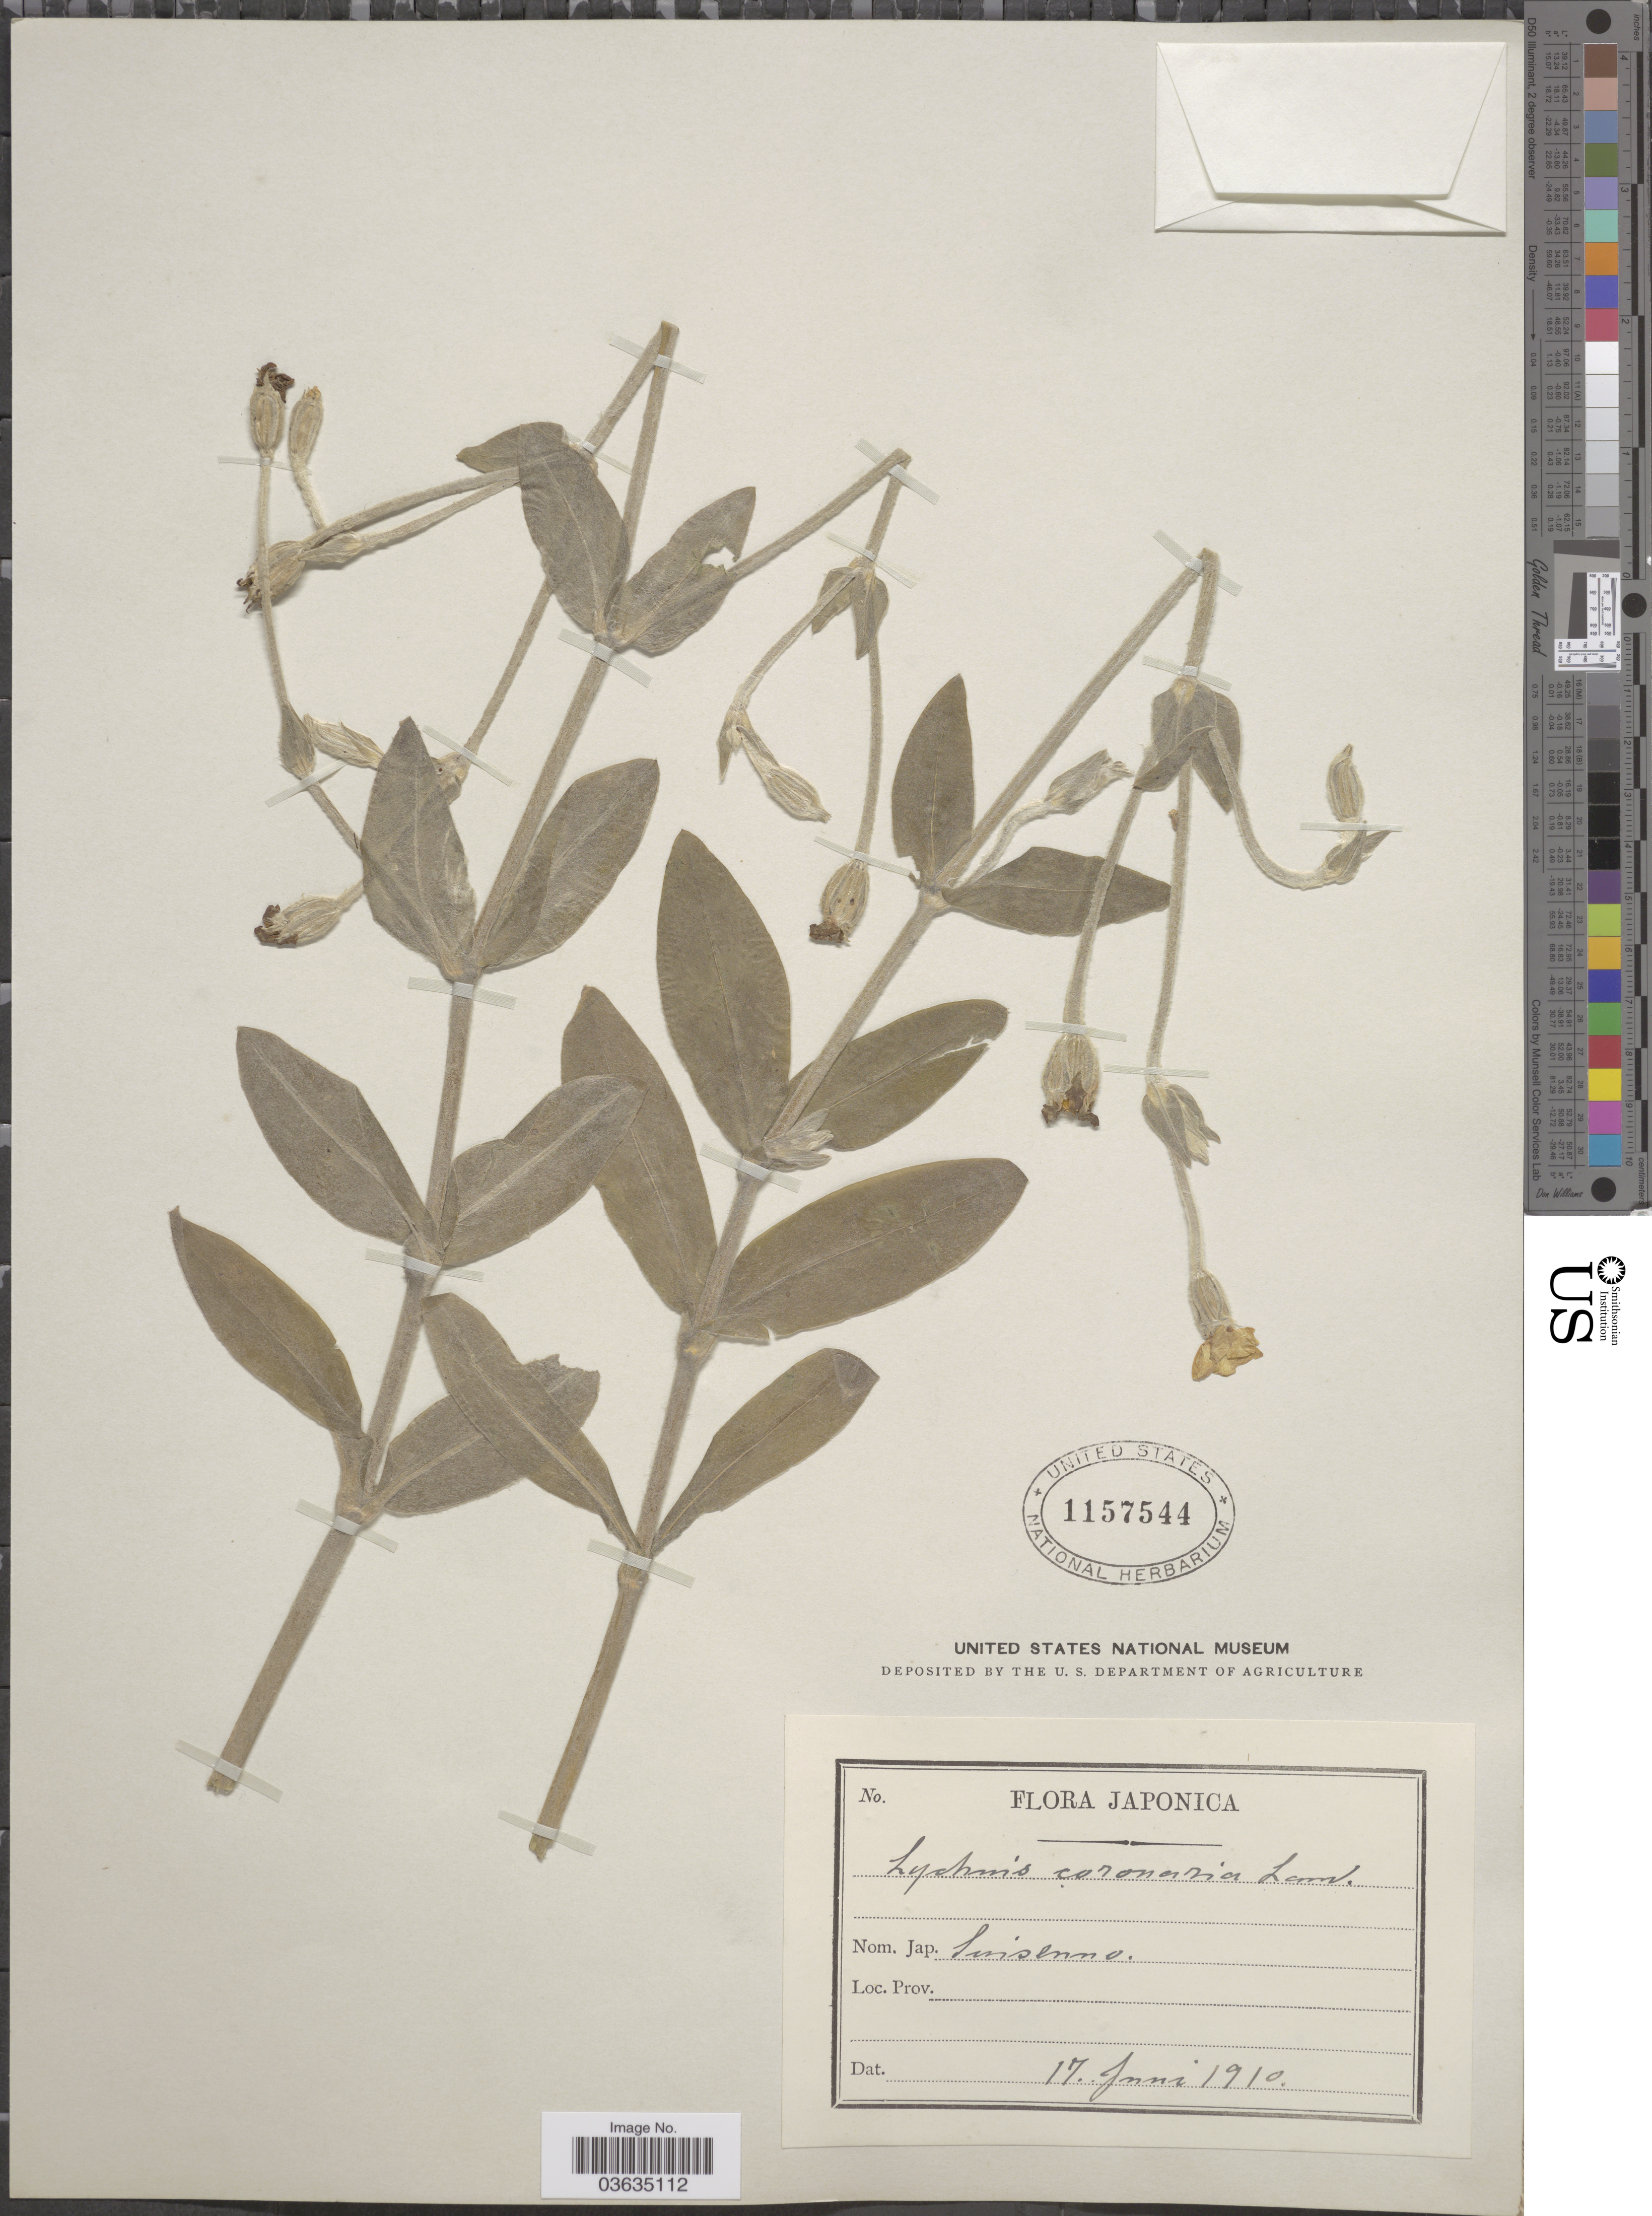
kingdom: Plantae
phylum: Tracheophyta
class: Magnoliopsida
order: Caryophyllales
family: Caryophyllaceae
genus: Silene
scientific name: Silene coronaria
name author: (L.) Clairv.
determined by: Strong, Mark T., (BOT), Smithsonian Institution - National Museum of Natural History (UNITED STATES)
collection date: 1910-06-17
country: Japan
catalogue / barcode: US 1157544